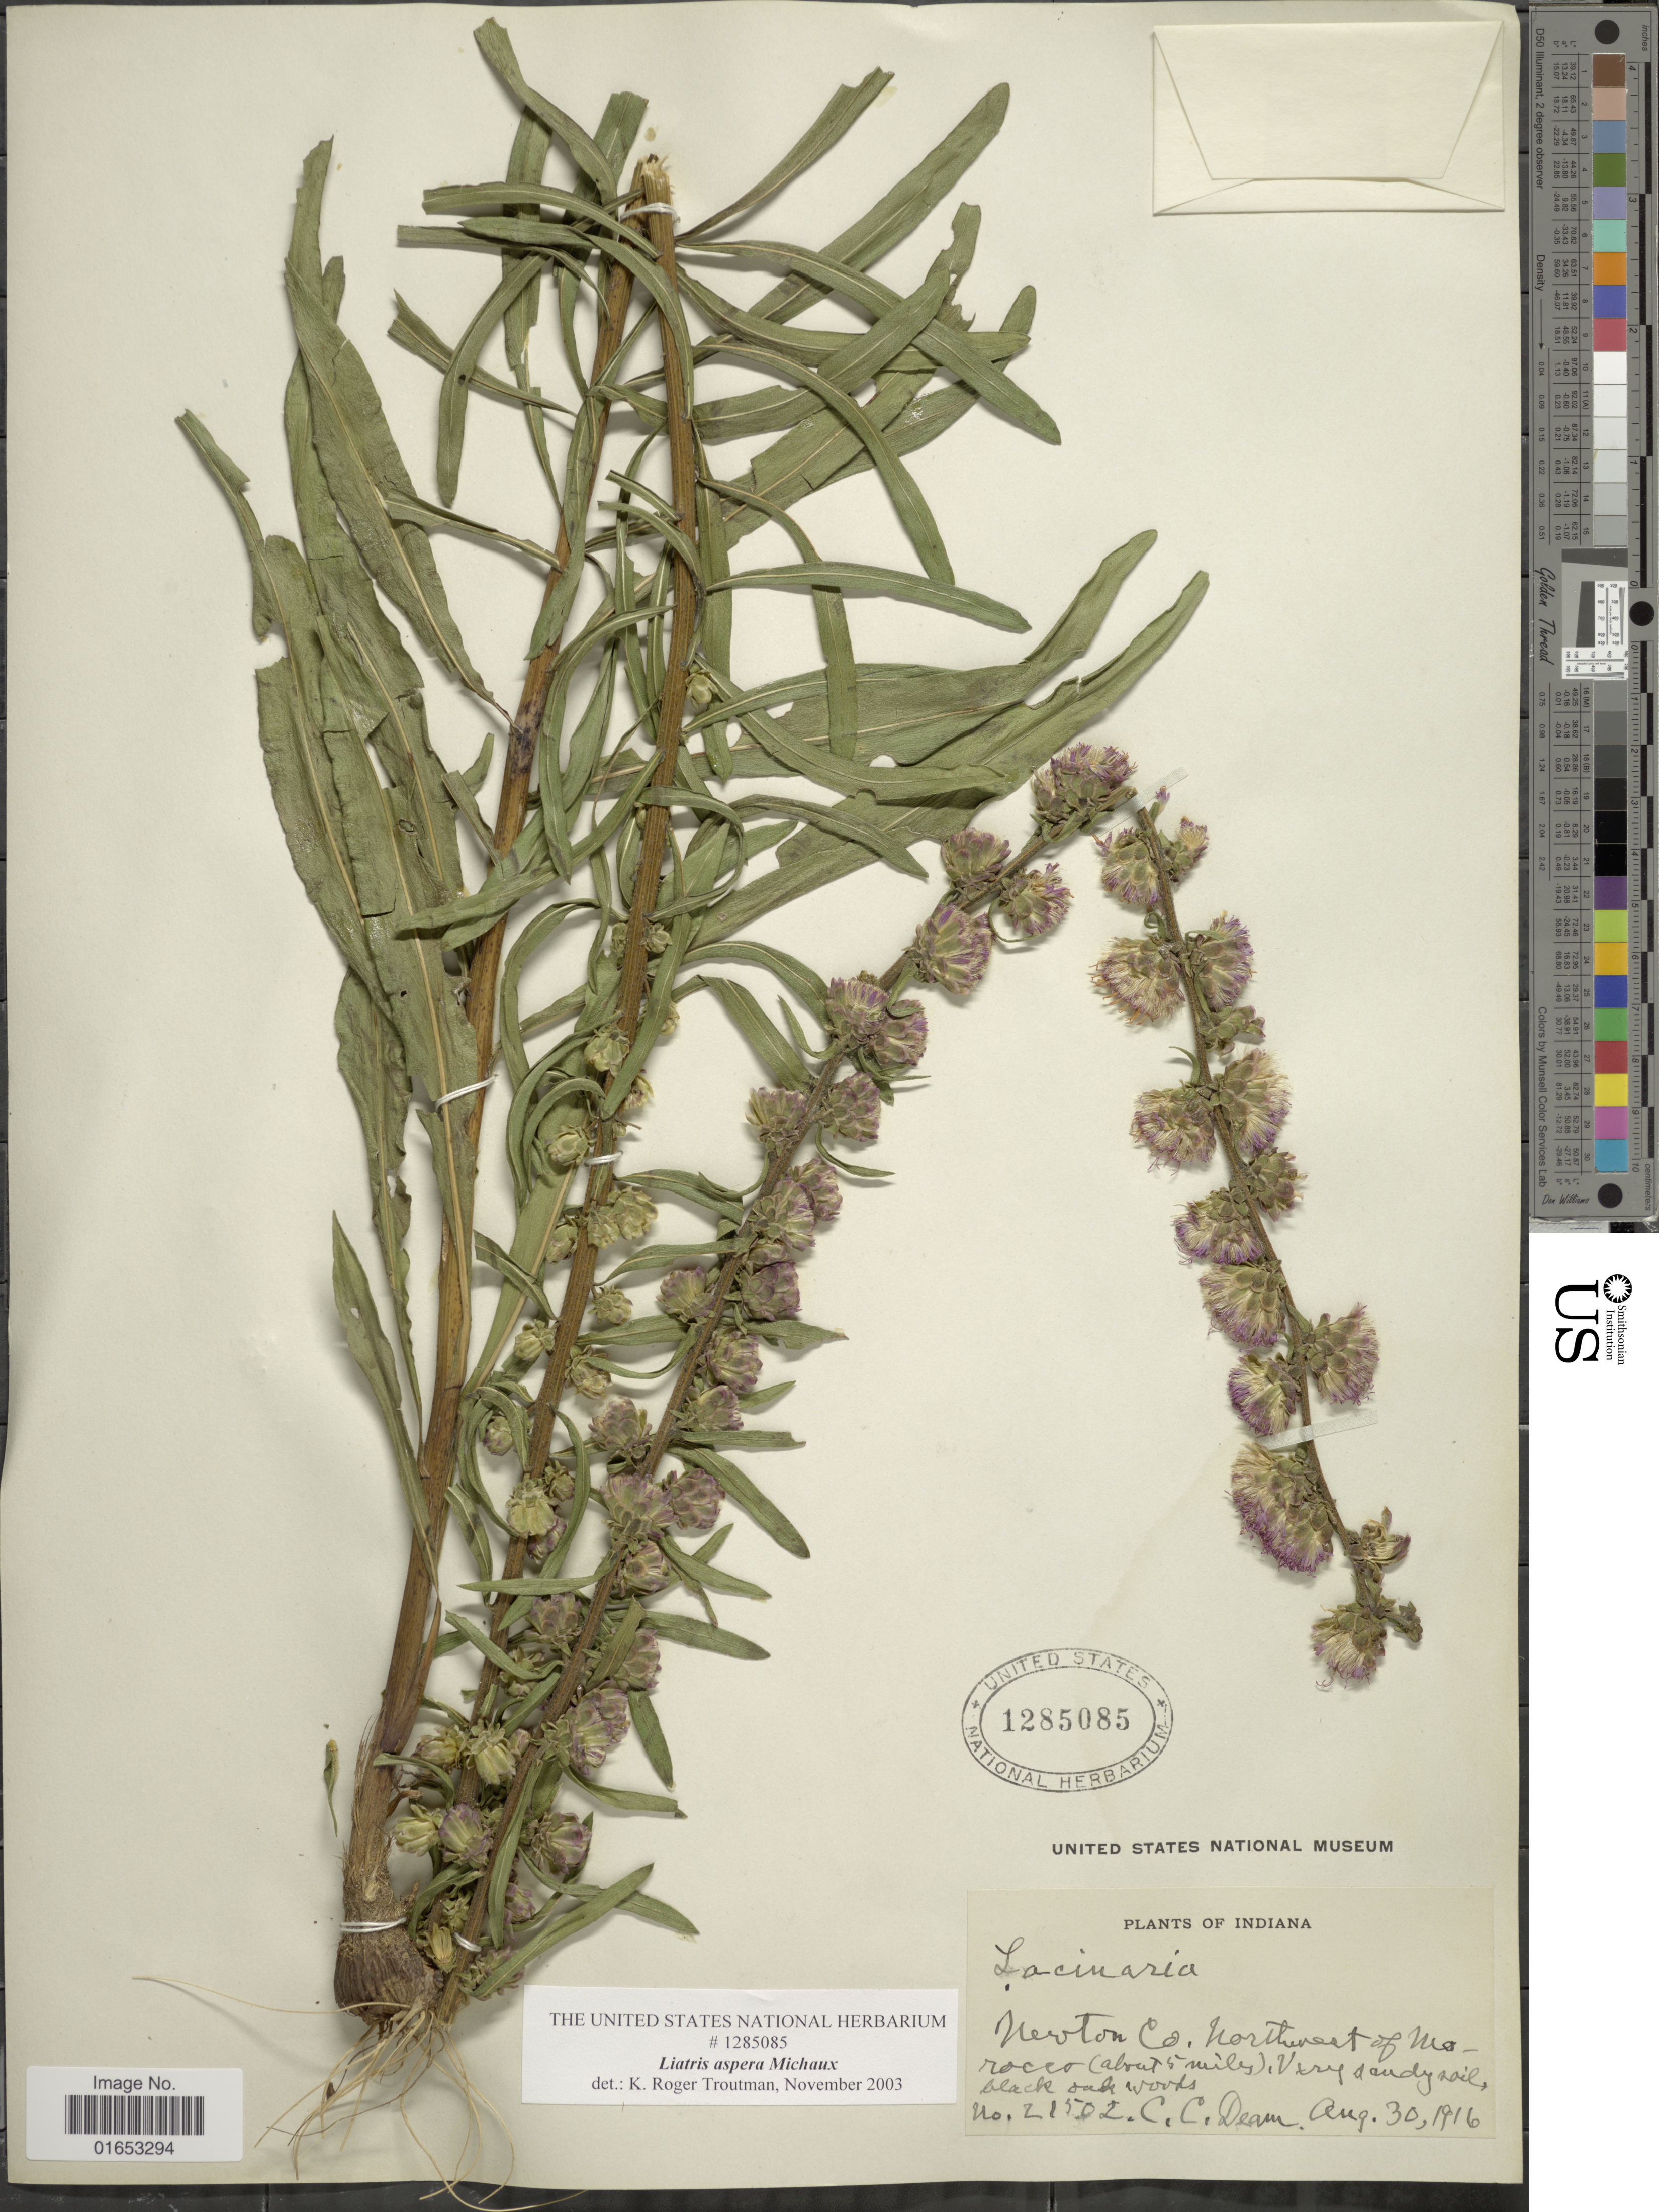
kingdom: Plantae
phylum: Tracheophyta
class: Magnoliopsida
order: Asterales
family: Asteraceae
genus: Liatris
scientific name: Liatris aspera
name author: Michx.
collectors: C. C. Deam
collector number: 21502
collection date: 1916-08-30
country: United States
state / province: Indiana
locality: Newton Co., northwest of Morocro (about 5 miles)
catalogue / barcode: US 1285085